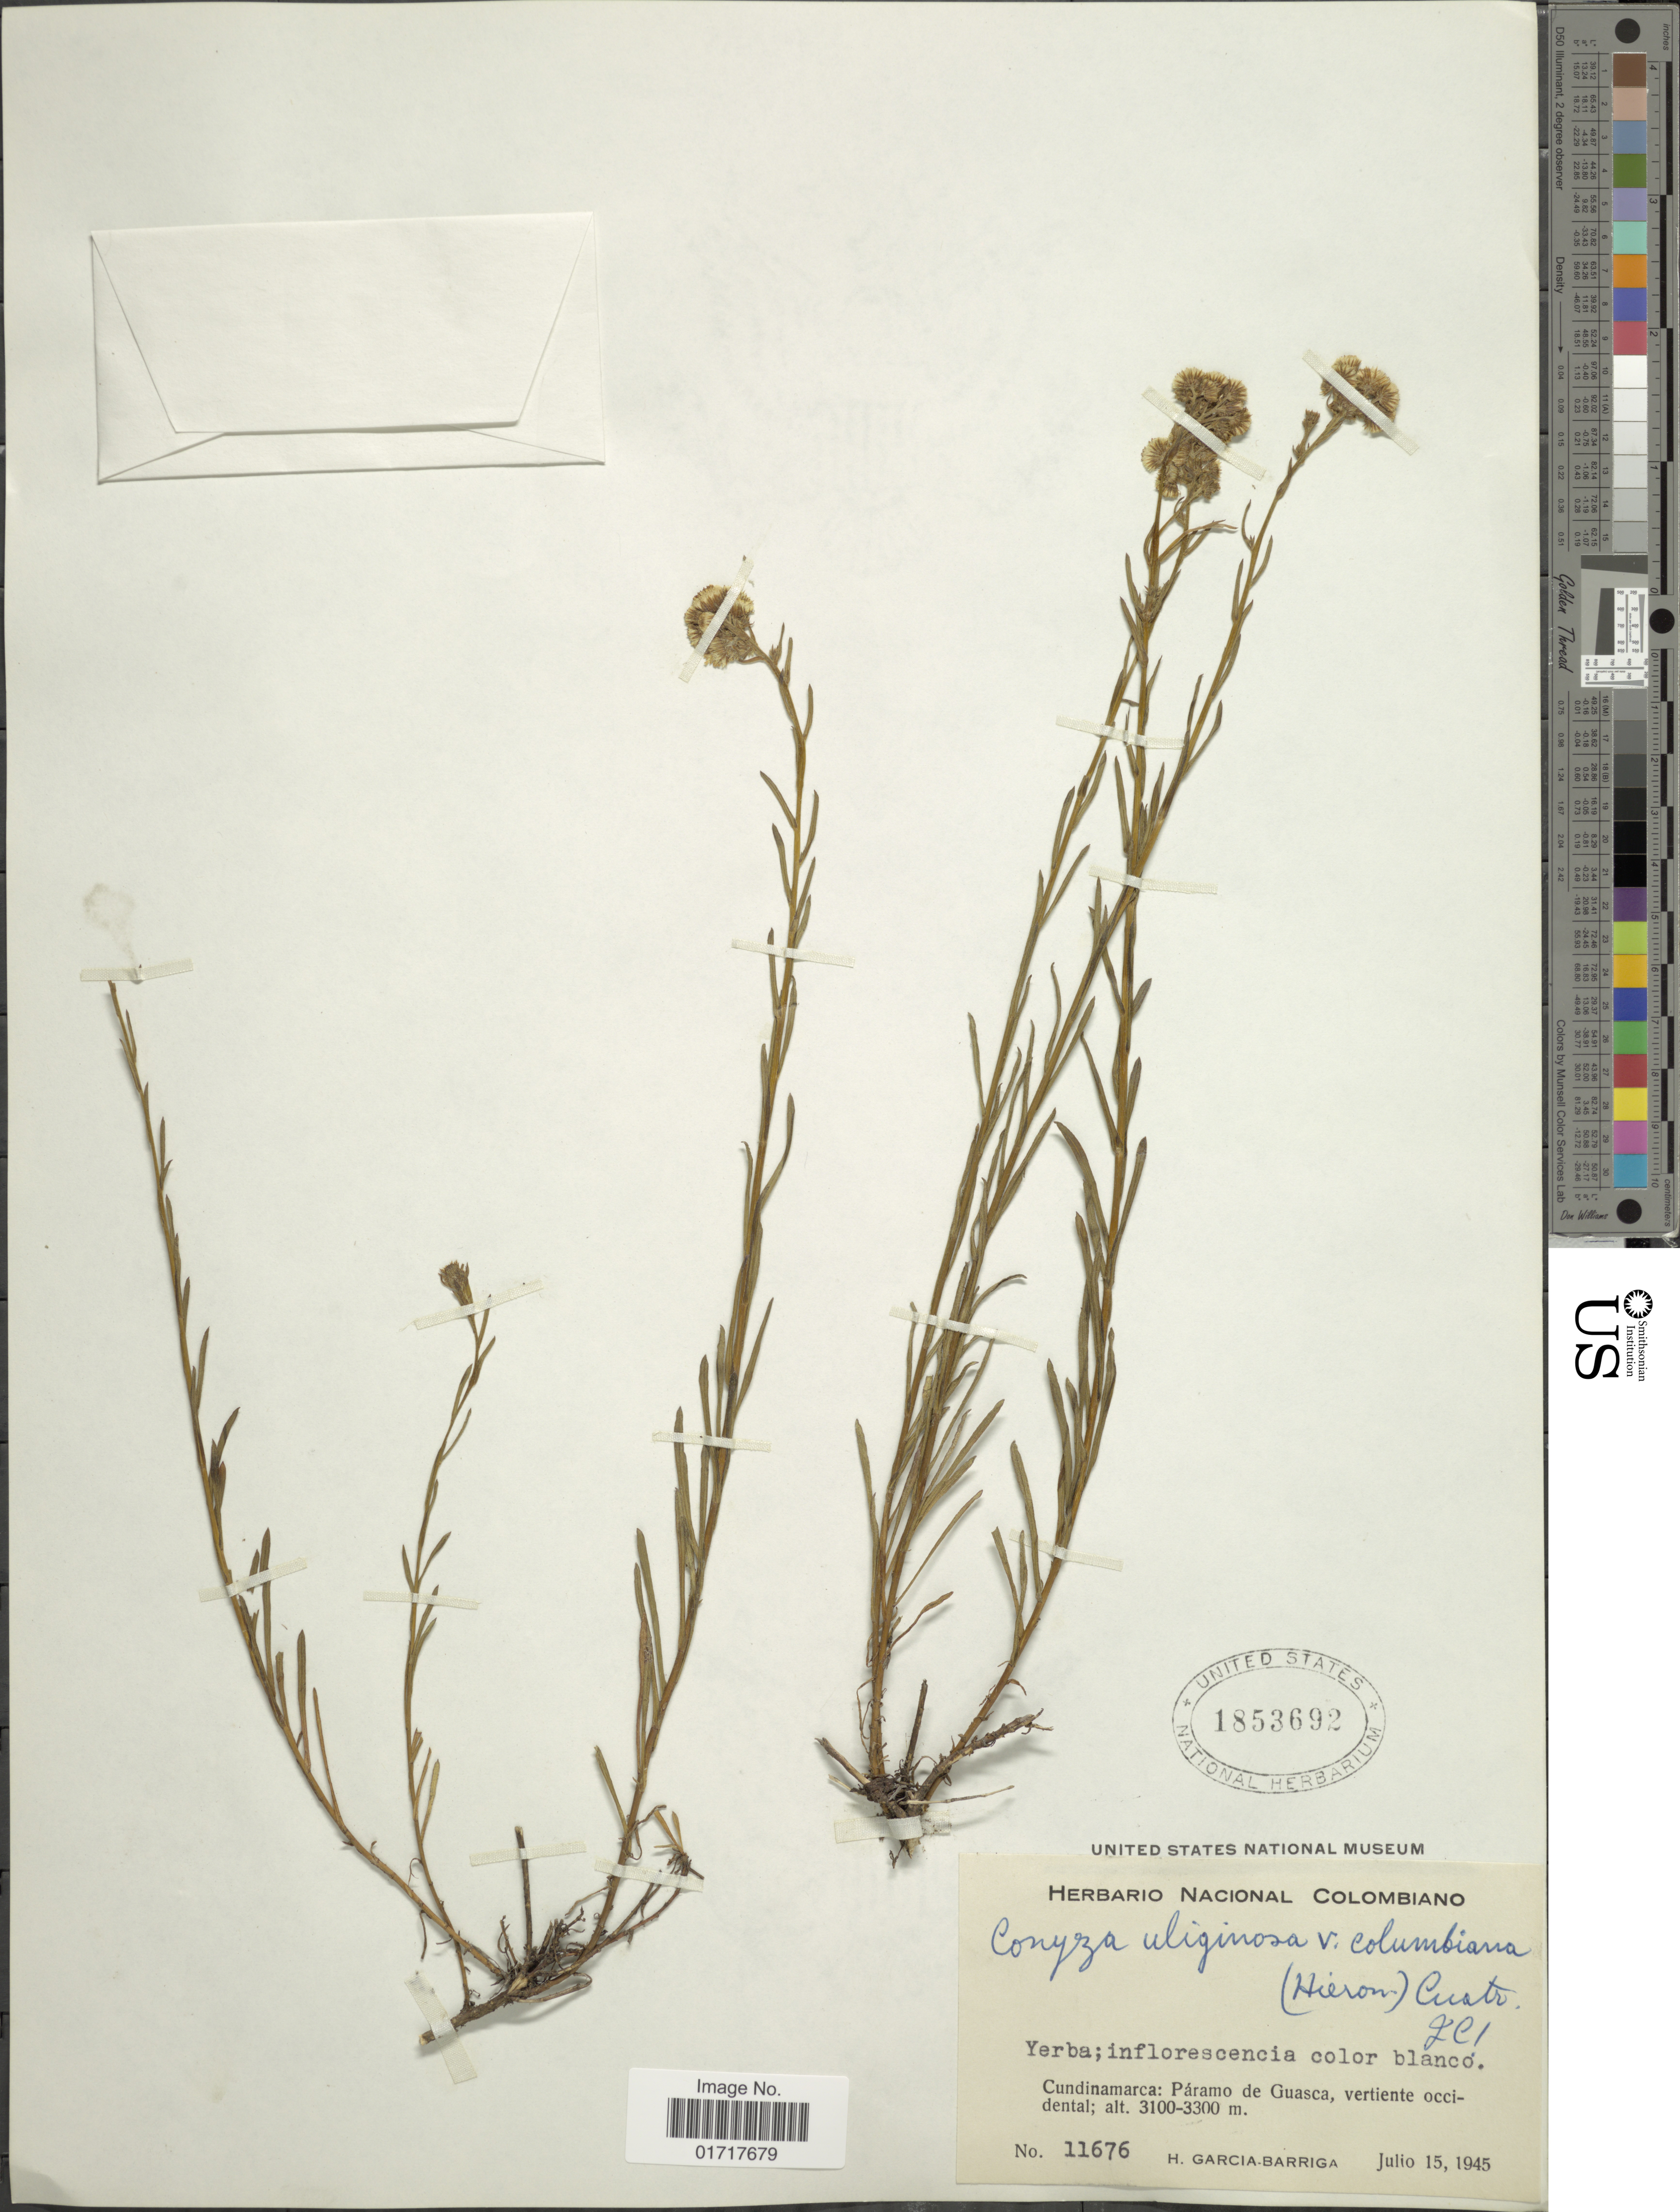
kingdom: Plantae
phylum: Tracheophyta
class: Magnoliopsida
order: Asterales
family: Asteraceae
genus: Conyza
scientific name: Conyza uliginosa var. colimbiana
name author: (Hieron.) Cuatrec.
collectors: H. García Barriga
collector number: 11676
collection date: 1945-07-15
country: Colombia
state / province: Cundinamarca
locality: Cundinamarca: Paramo de Guasca, vertiente occidental.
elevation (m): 3100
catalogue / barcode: US 1853692